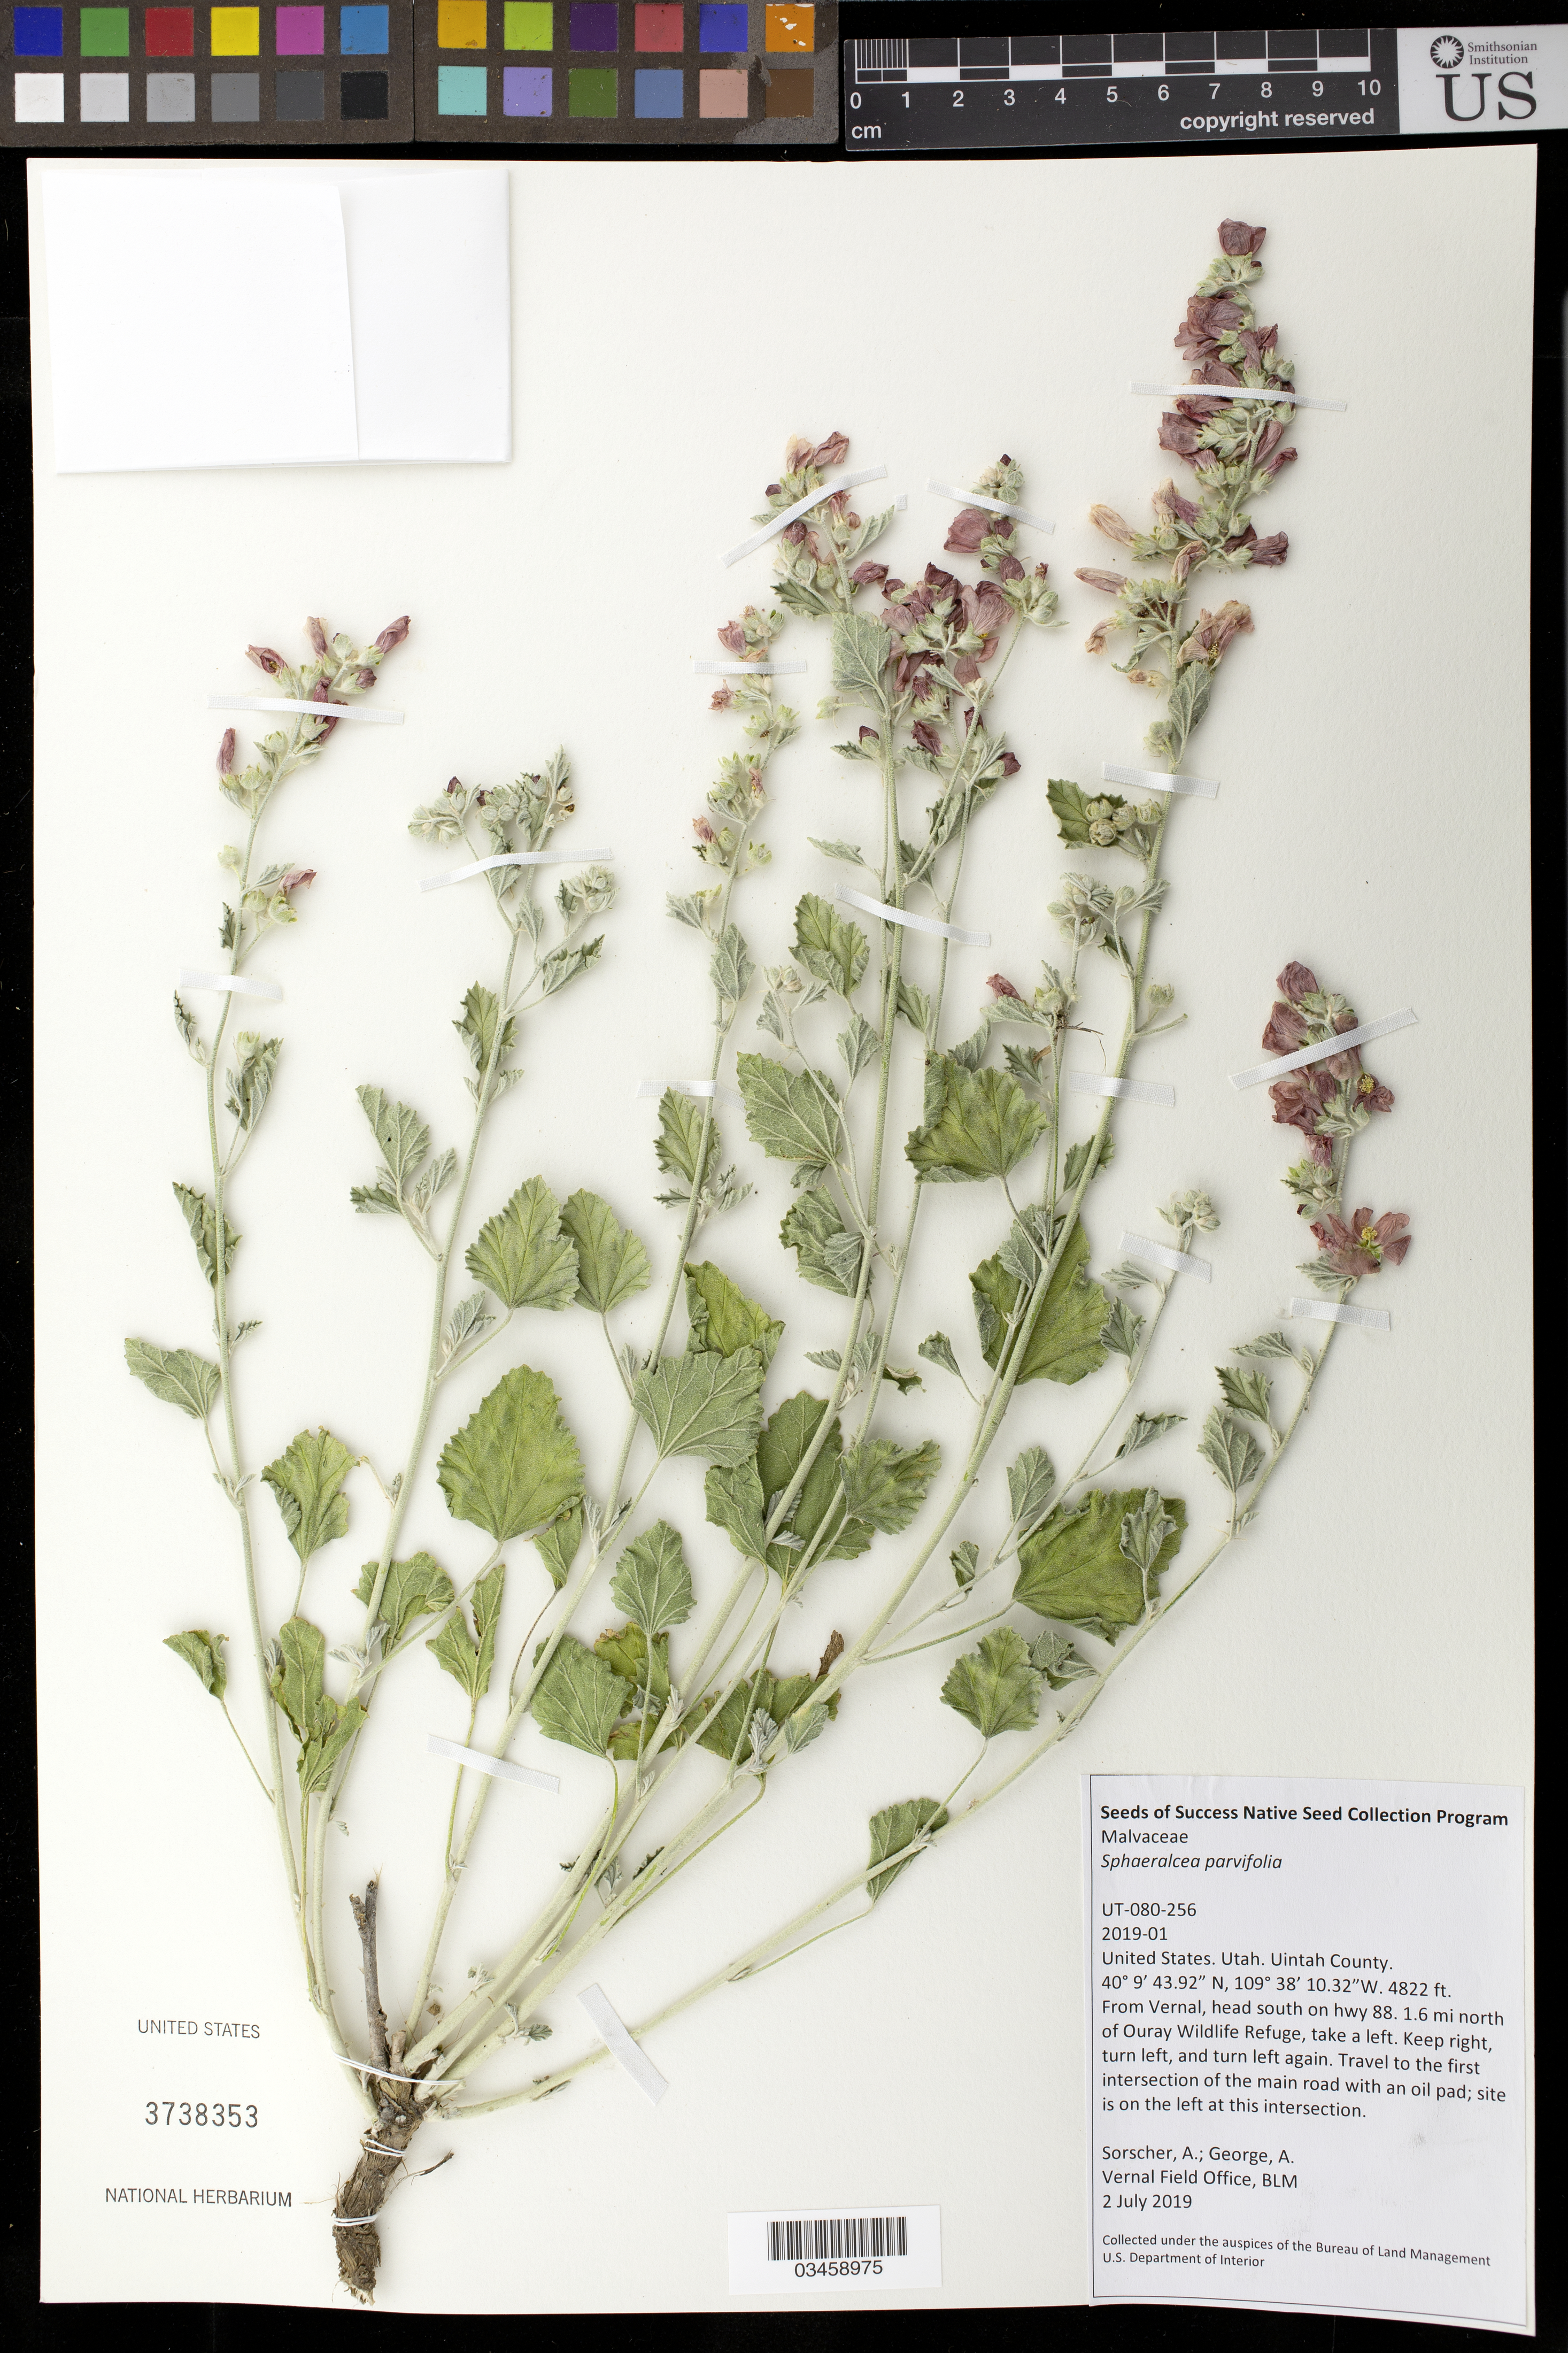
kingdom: Plantae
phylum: Tracheophyta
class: Magnoliopsida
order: Malvales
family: Malvaceae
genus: Sphaeralcea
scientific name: Sphaeralcea parvifolia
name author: A. Nelson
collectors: A. Sorscher & A. George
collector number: UT080-256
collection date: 2019-07-02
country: United States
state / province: Utah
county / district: Uintah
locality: From Vernal, head S on Hwy 88. 1.6 mi. N of Ouray Wildlife Refuge, take left, keep right, turn left and left again to the first intersection of the main road with oil pad, site is on the left at the intersection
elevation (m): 1470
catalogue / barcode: US 3738353